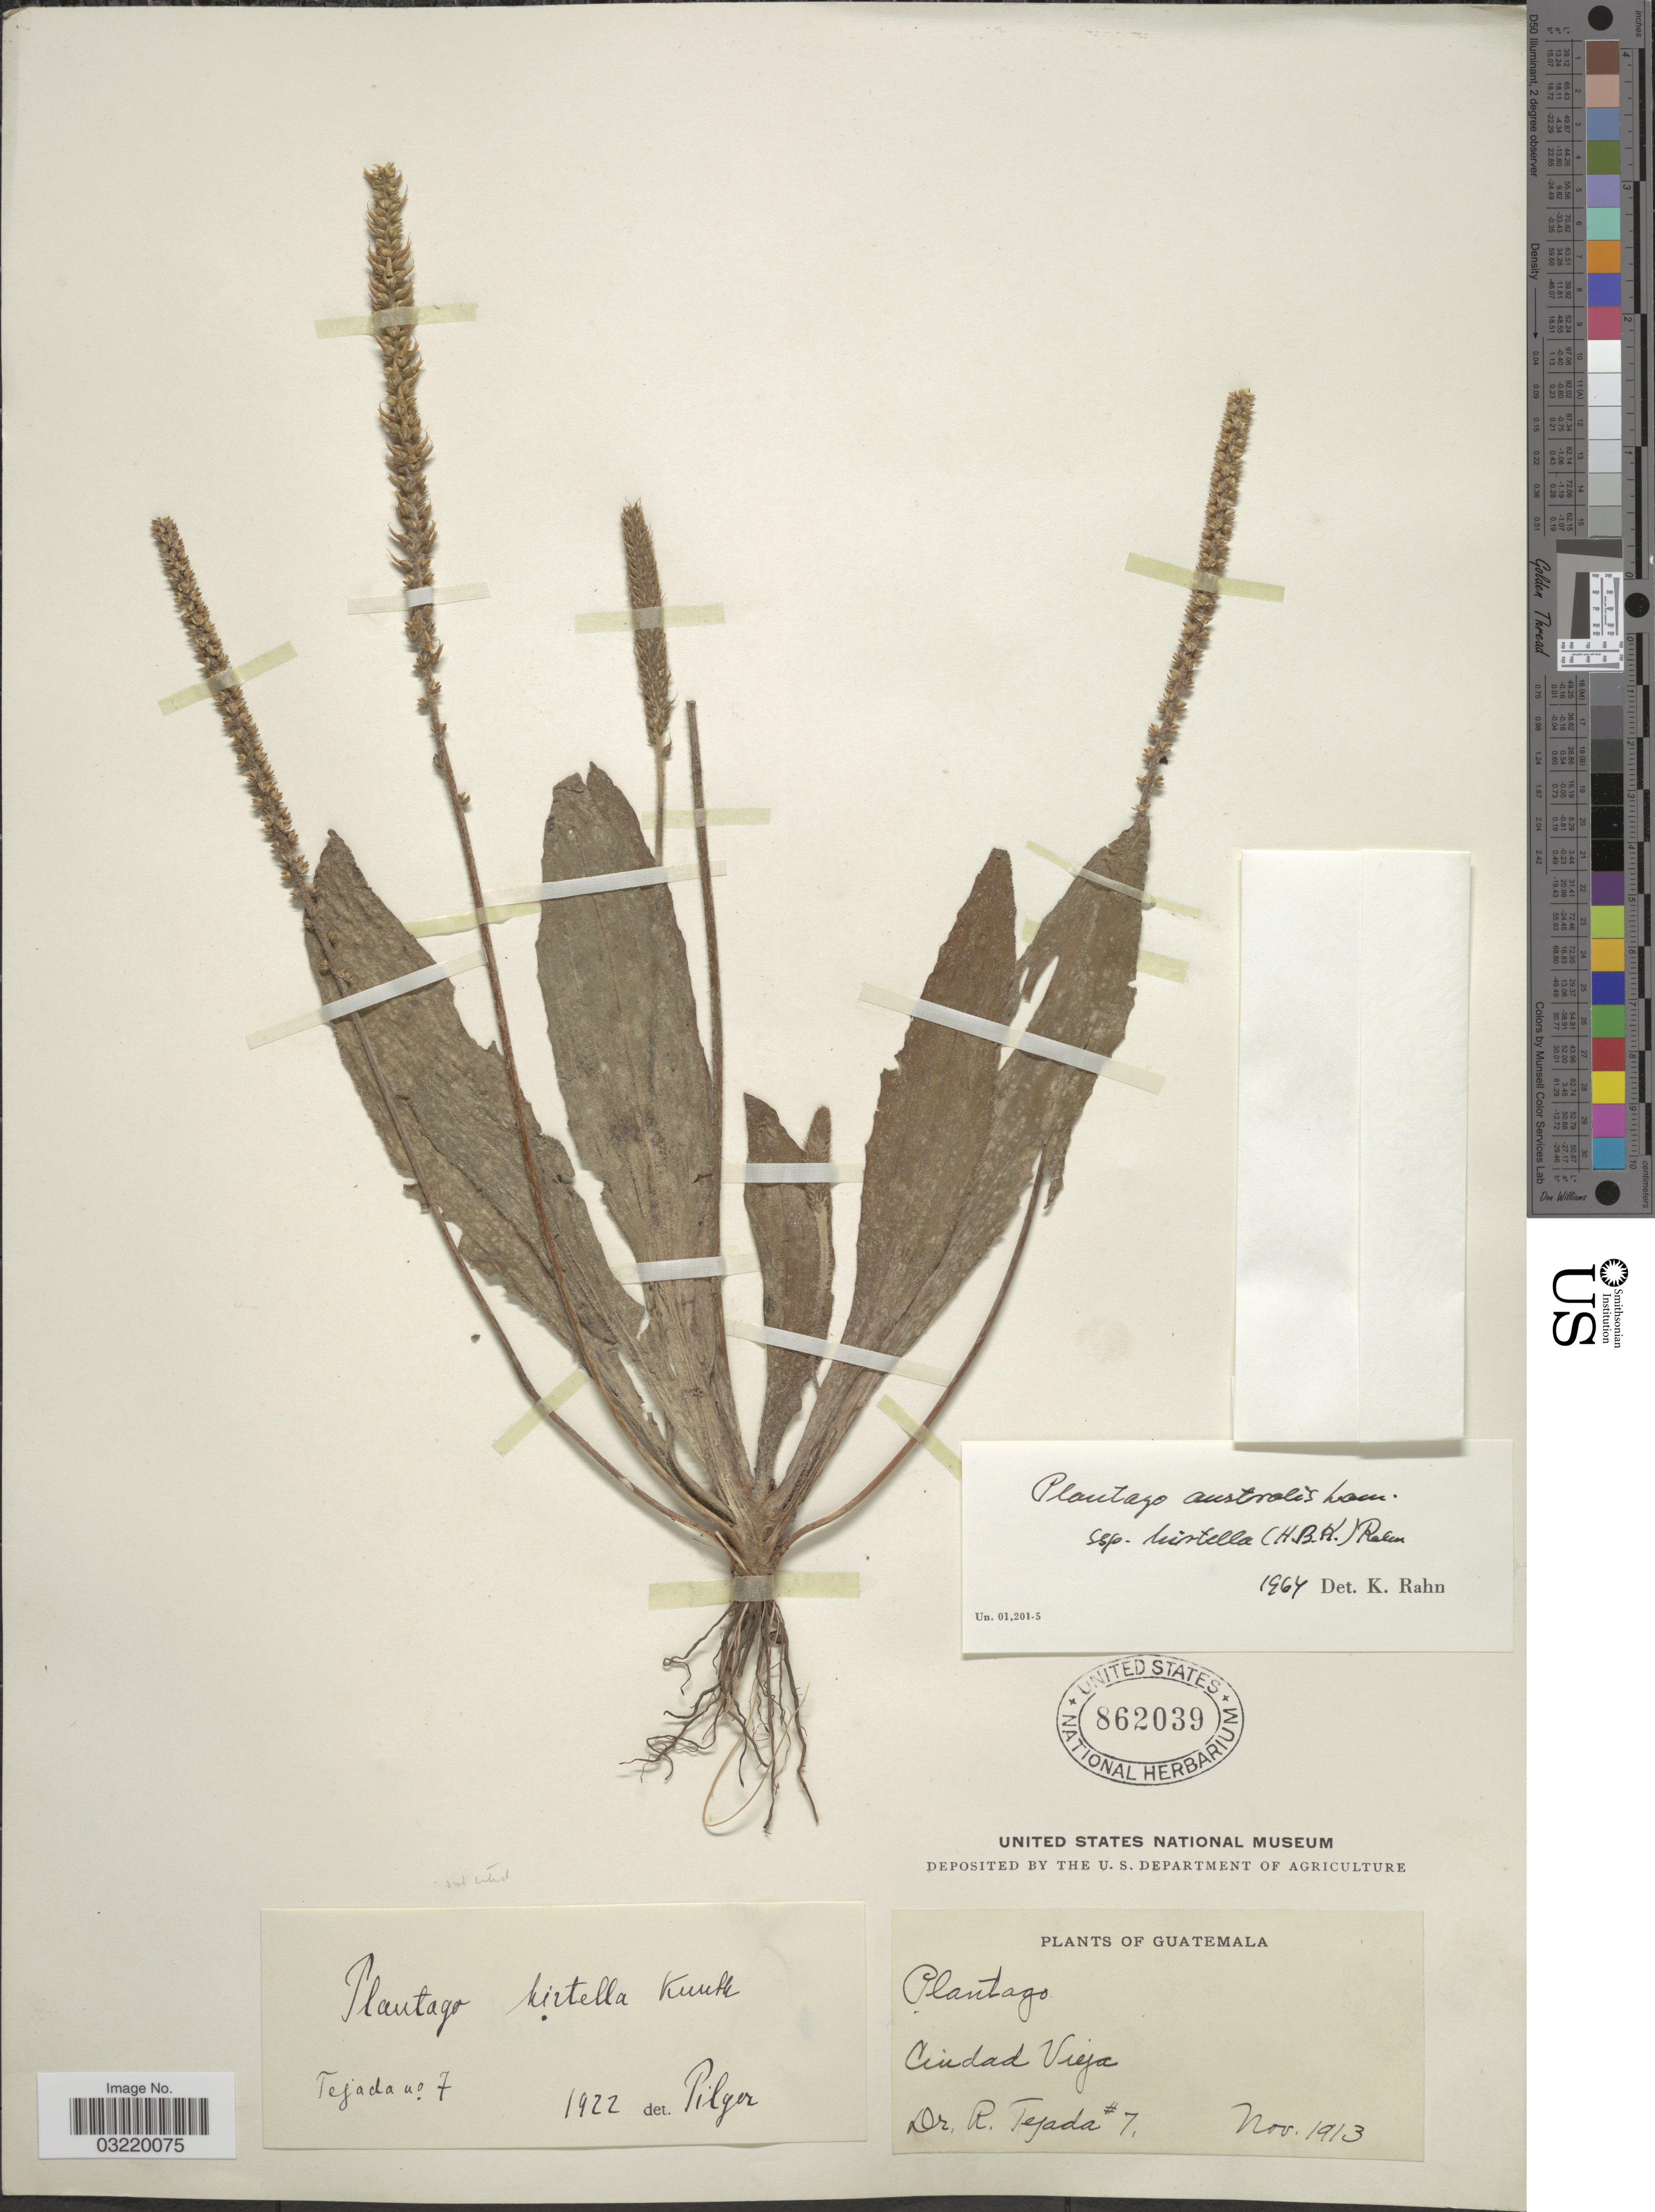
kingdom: Plantae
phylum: Tracheophyta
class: Magnoliopsida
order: Lamiales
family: Plantaginaceae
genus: Plantago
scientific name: Plantago australis subsp. hirtella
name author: (Kunth) Rahn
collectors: R. Tejada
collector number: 7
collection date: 1913-11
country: Guatemala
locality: Ciudad Vieja.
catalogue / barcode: US 862039